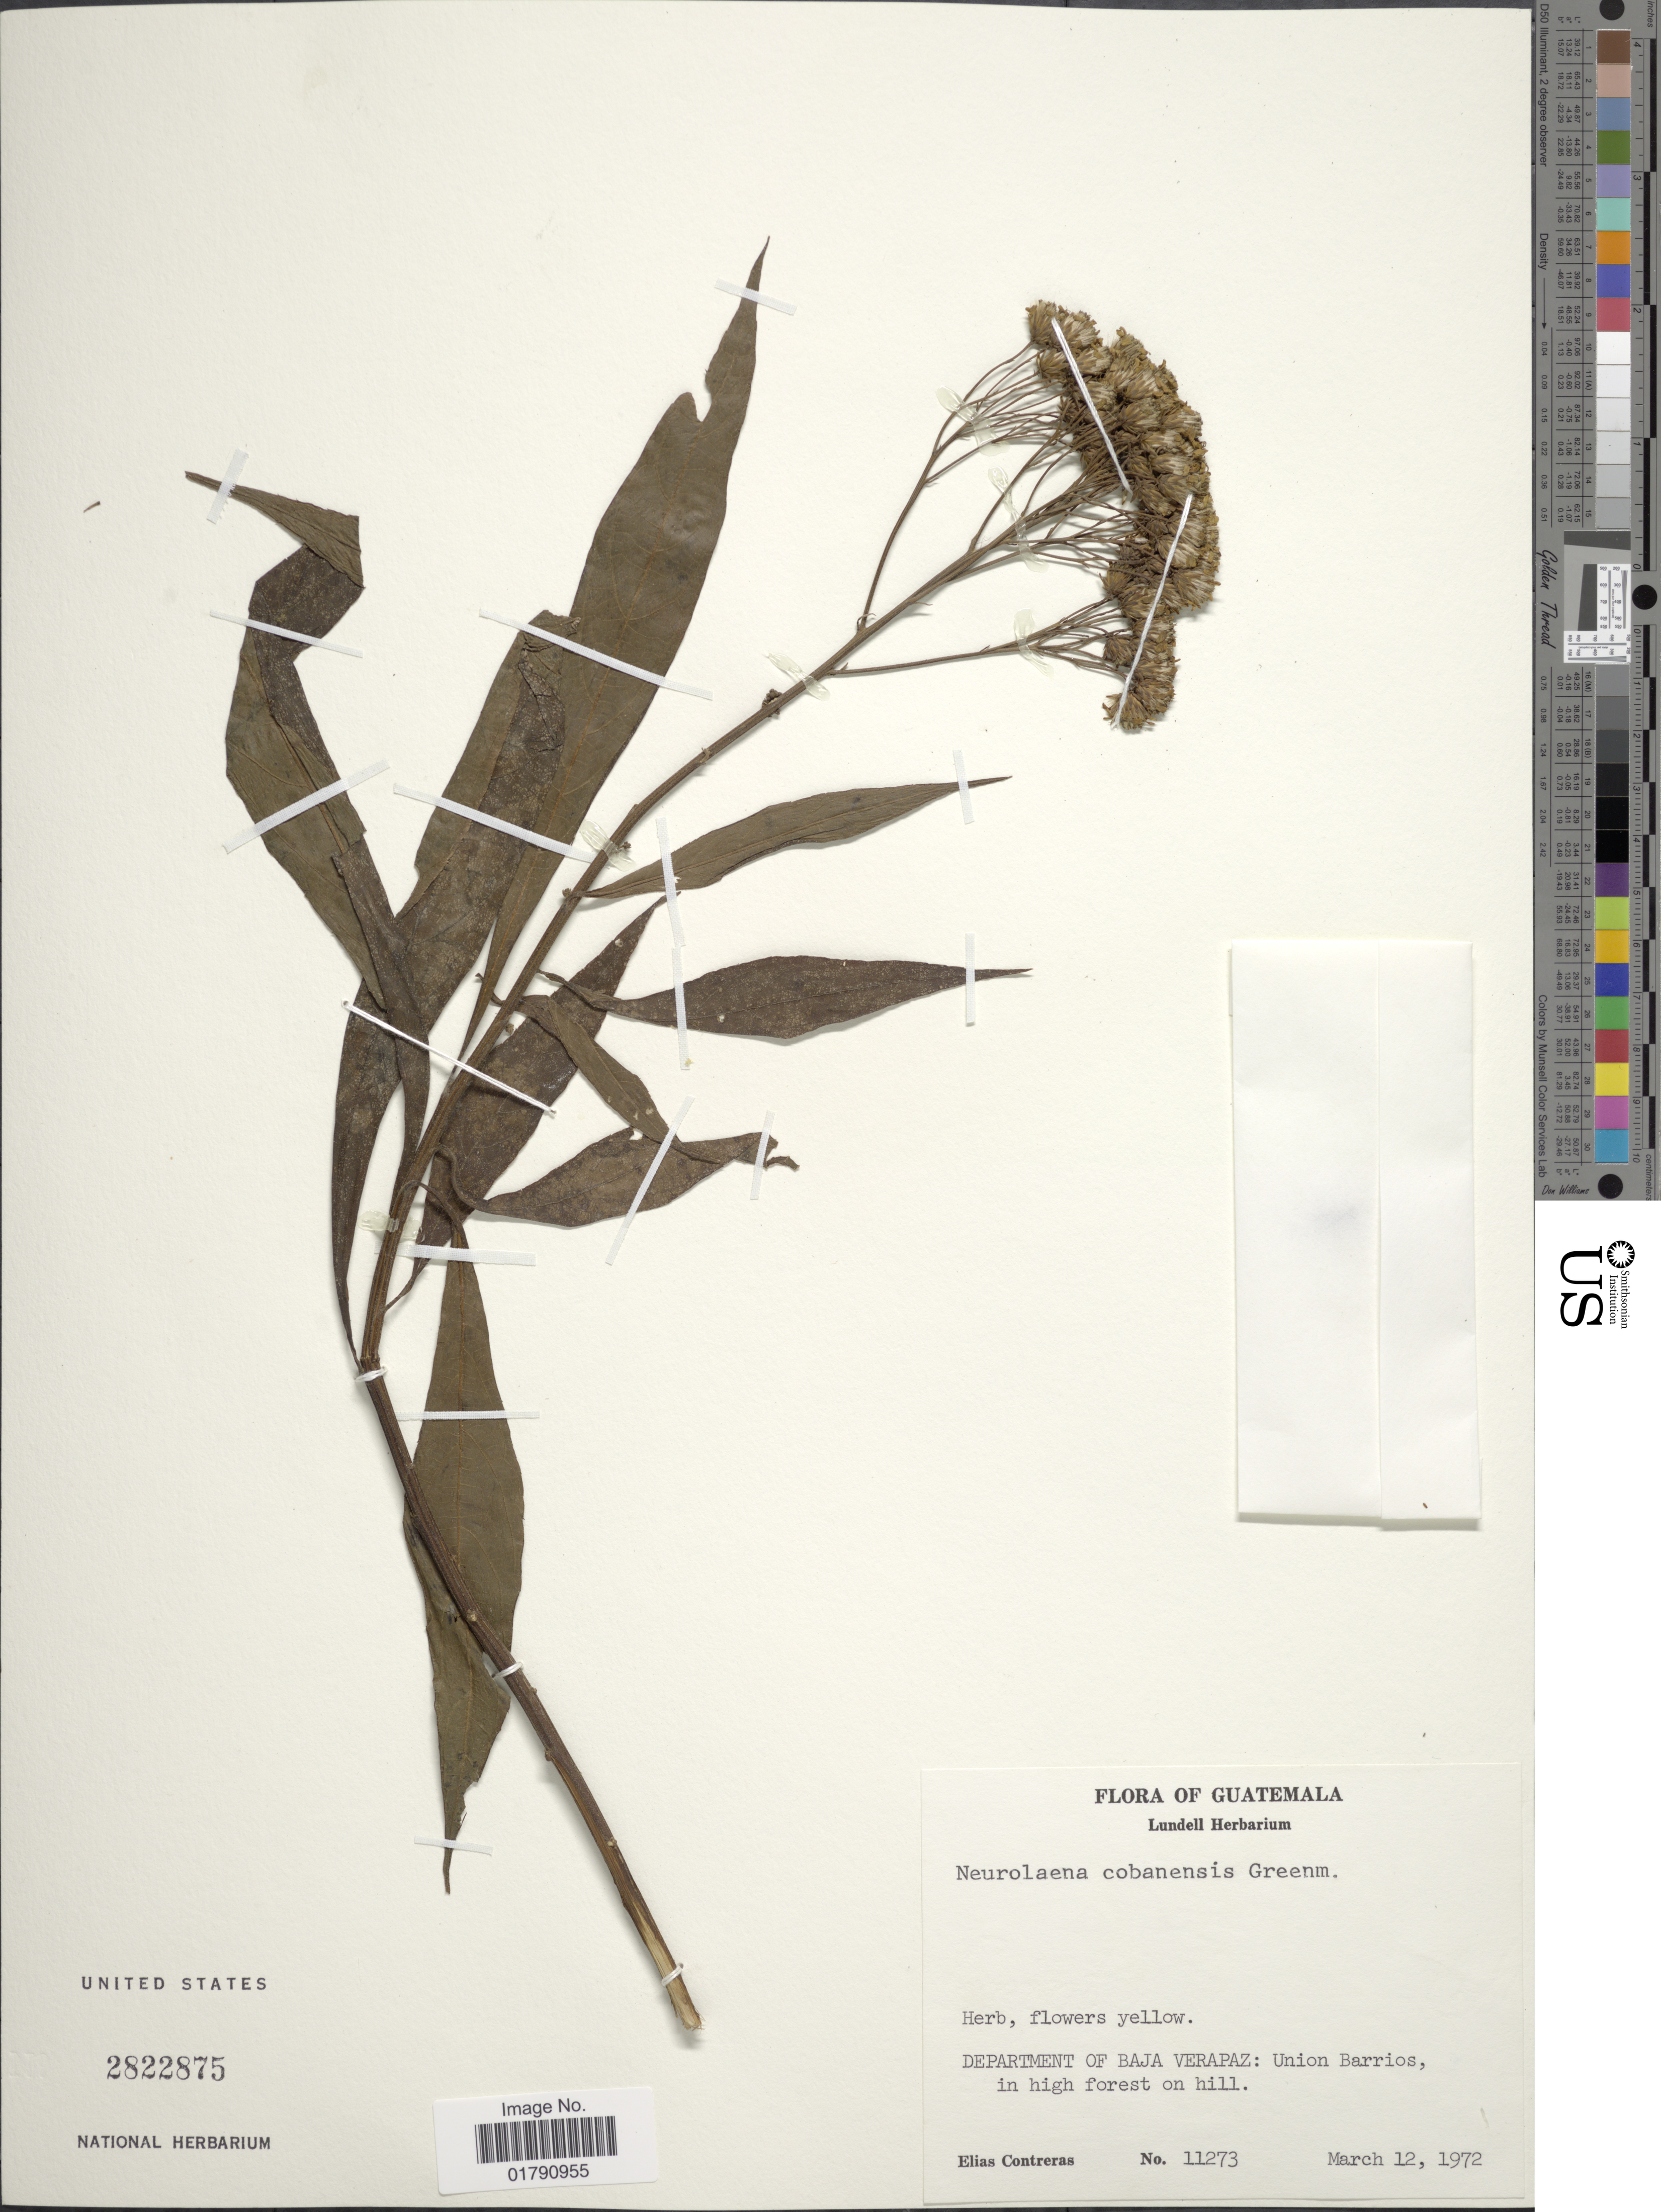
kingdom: Plantae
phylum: Tracheophyta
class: Magnoliopsida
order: Asterales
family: Asteraceae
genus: Neurolaena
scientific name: Neurolaena cobanensis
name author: Greenm. ex Donn. Sm.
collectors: E. Contreras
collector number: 11273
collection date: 1972-03-12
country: Guatemala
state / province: Baja Verapaz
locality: Union Barrios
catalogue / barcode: US 2822875